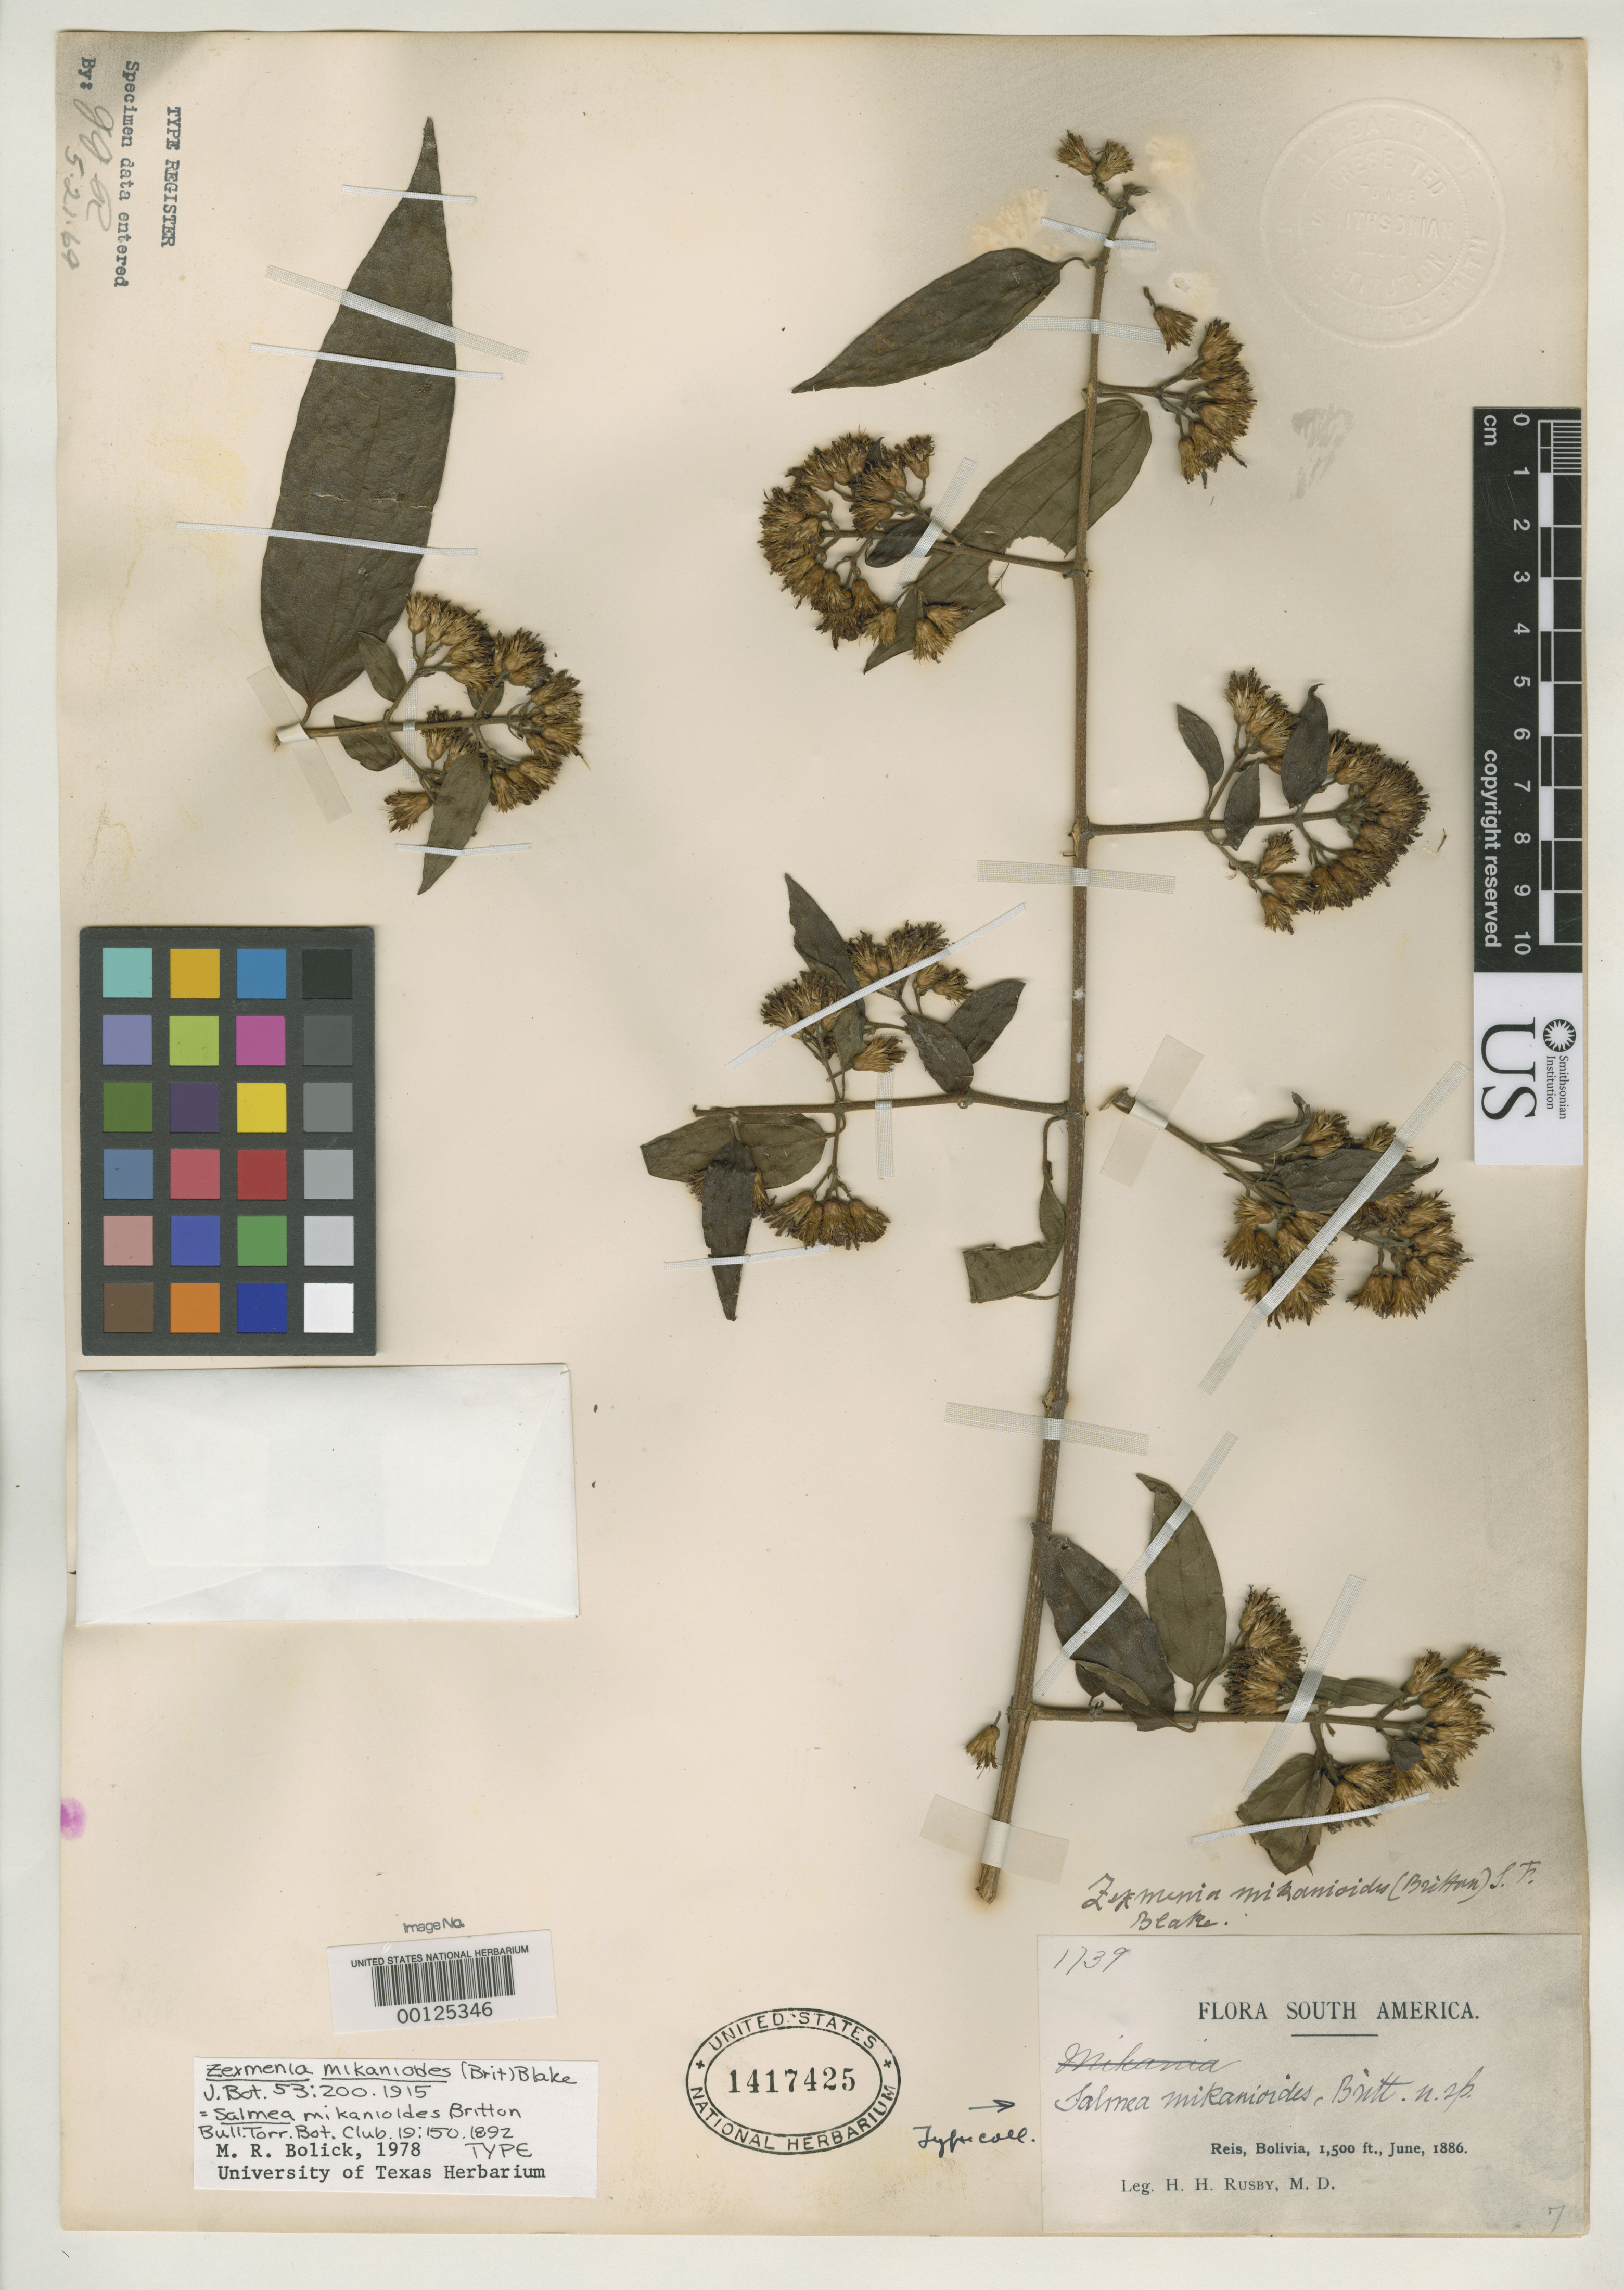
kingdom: Plantae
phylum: Tracheophyta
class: Magnoliopsida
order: Asterales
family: Asteraceae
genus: Salmea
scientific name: Salmea mikanioides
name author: Britton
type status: Isotype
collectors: H. H. Rusby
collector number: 1739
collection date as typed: Jun 1886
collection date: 1886-06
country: Bolivia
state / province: Pando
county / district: Nicolas Suarez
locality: Reis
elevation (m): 457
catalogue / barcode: US 1417425